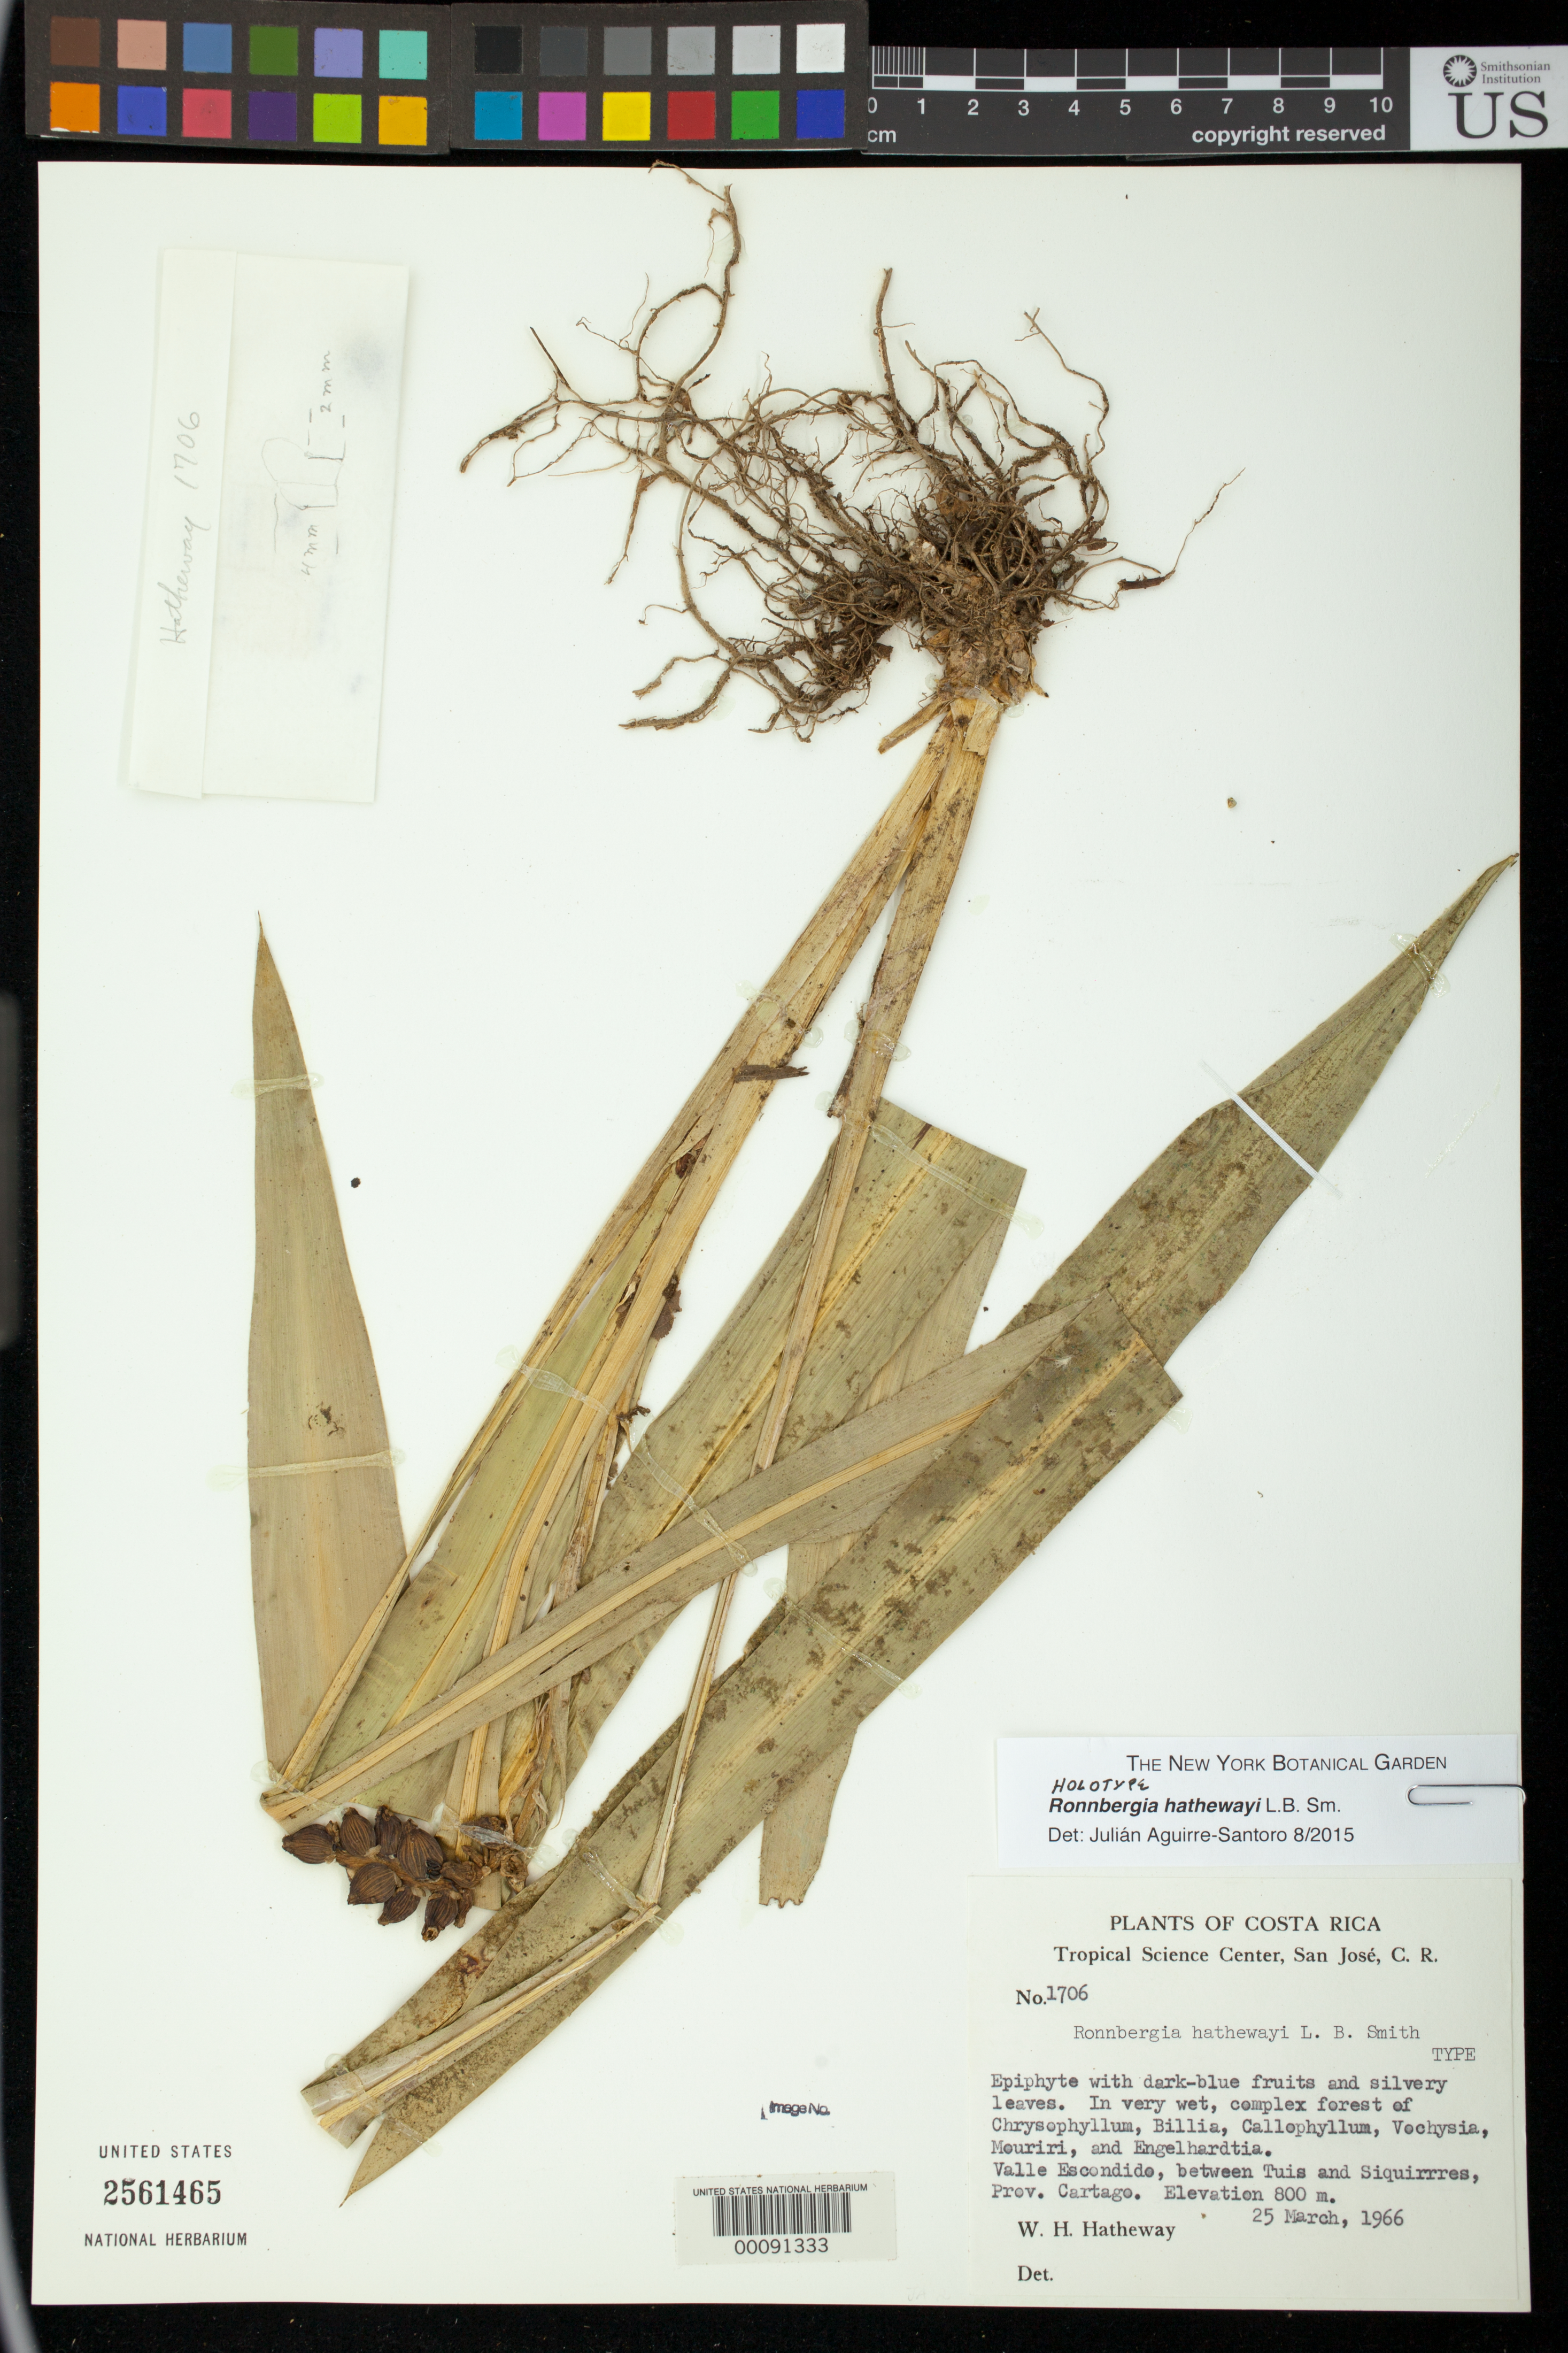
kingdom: Plantae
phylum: Tracheophyta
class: Liliopsida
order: Poales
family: Bromeliaceae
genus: Ronnbergia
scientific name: Ronnbergia hathewayi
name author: L.B. Sm.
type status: Holotype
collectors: W. H. Hatheway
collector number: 1706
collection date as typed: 25 Mar 1966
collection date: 1966-03-25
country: Costa Rica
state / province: Cartago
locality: Valle Escondido, between Tuis and Siquirres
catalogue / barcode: US 2561465